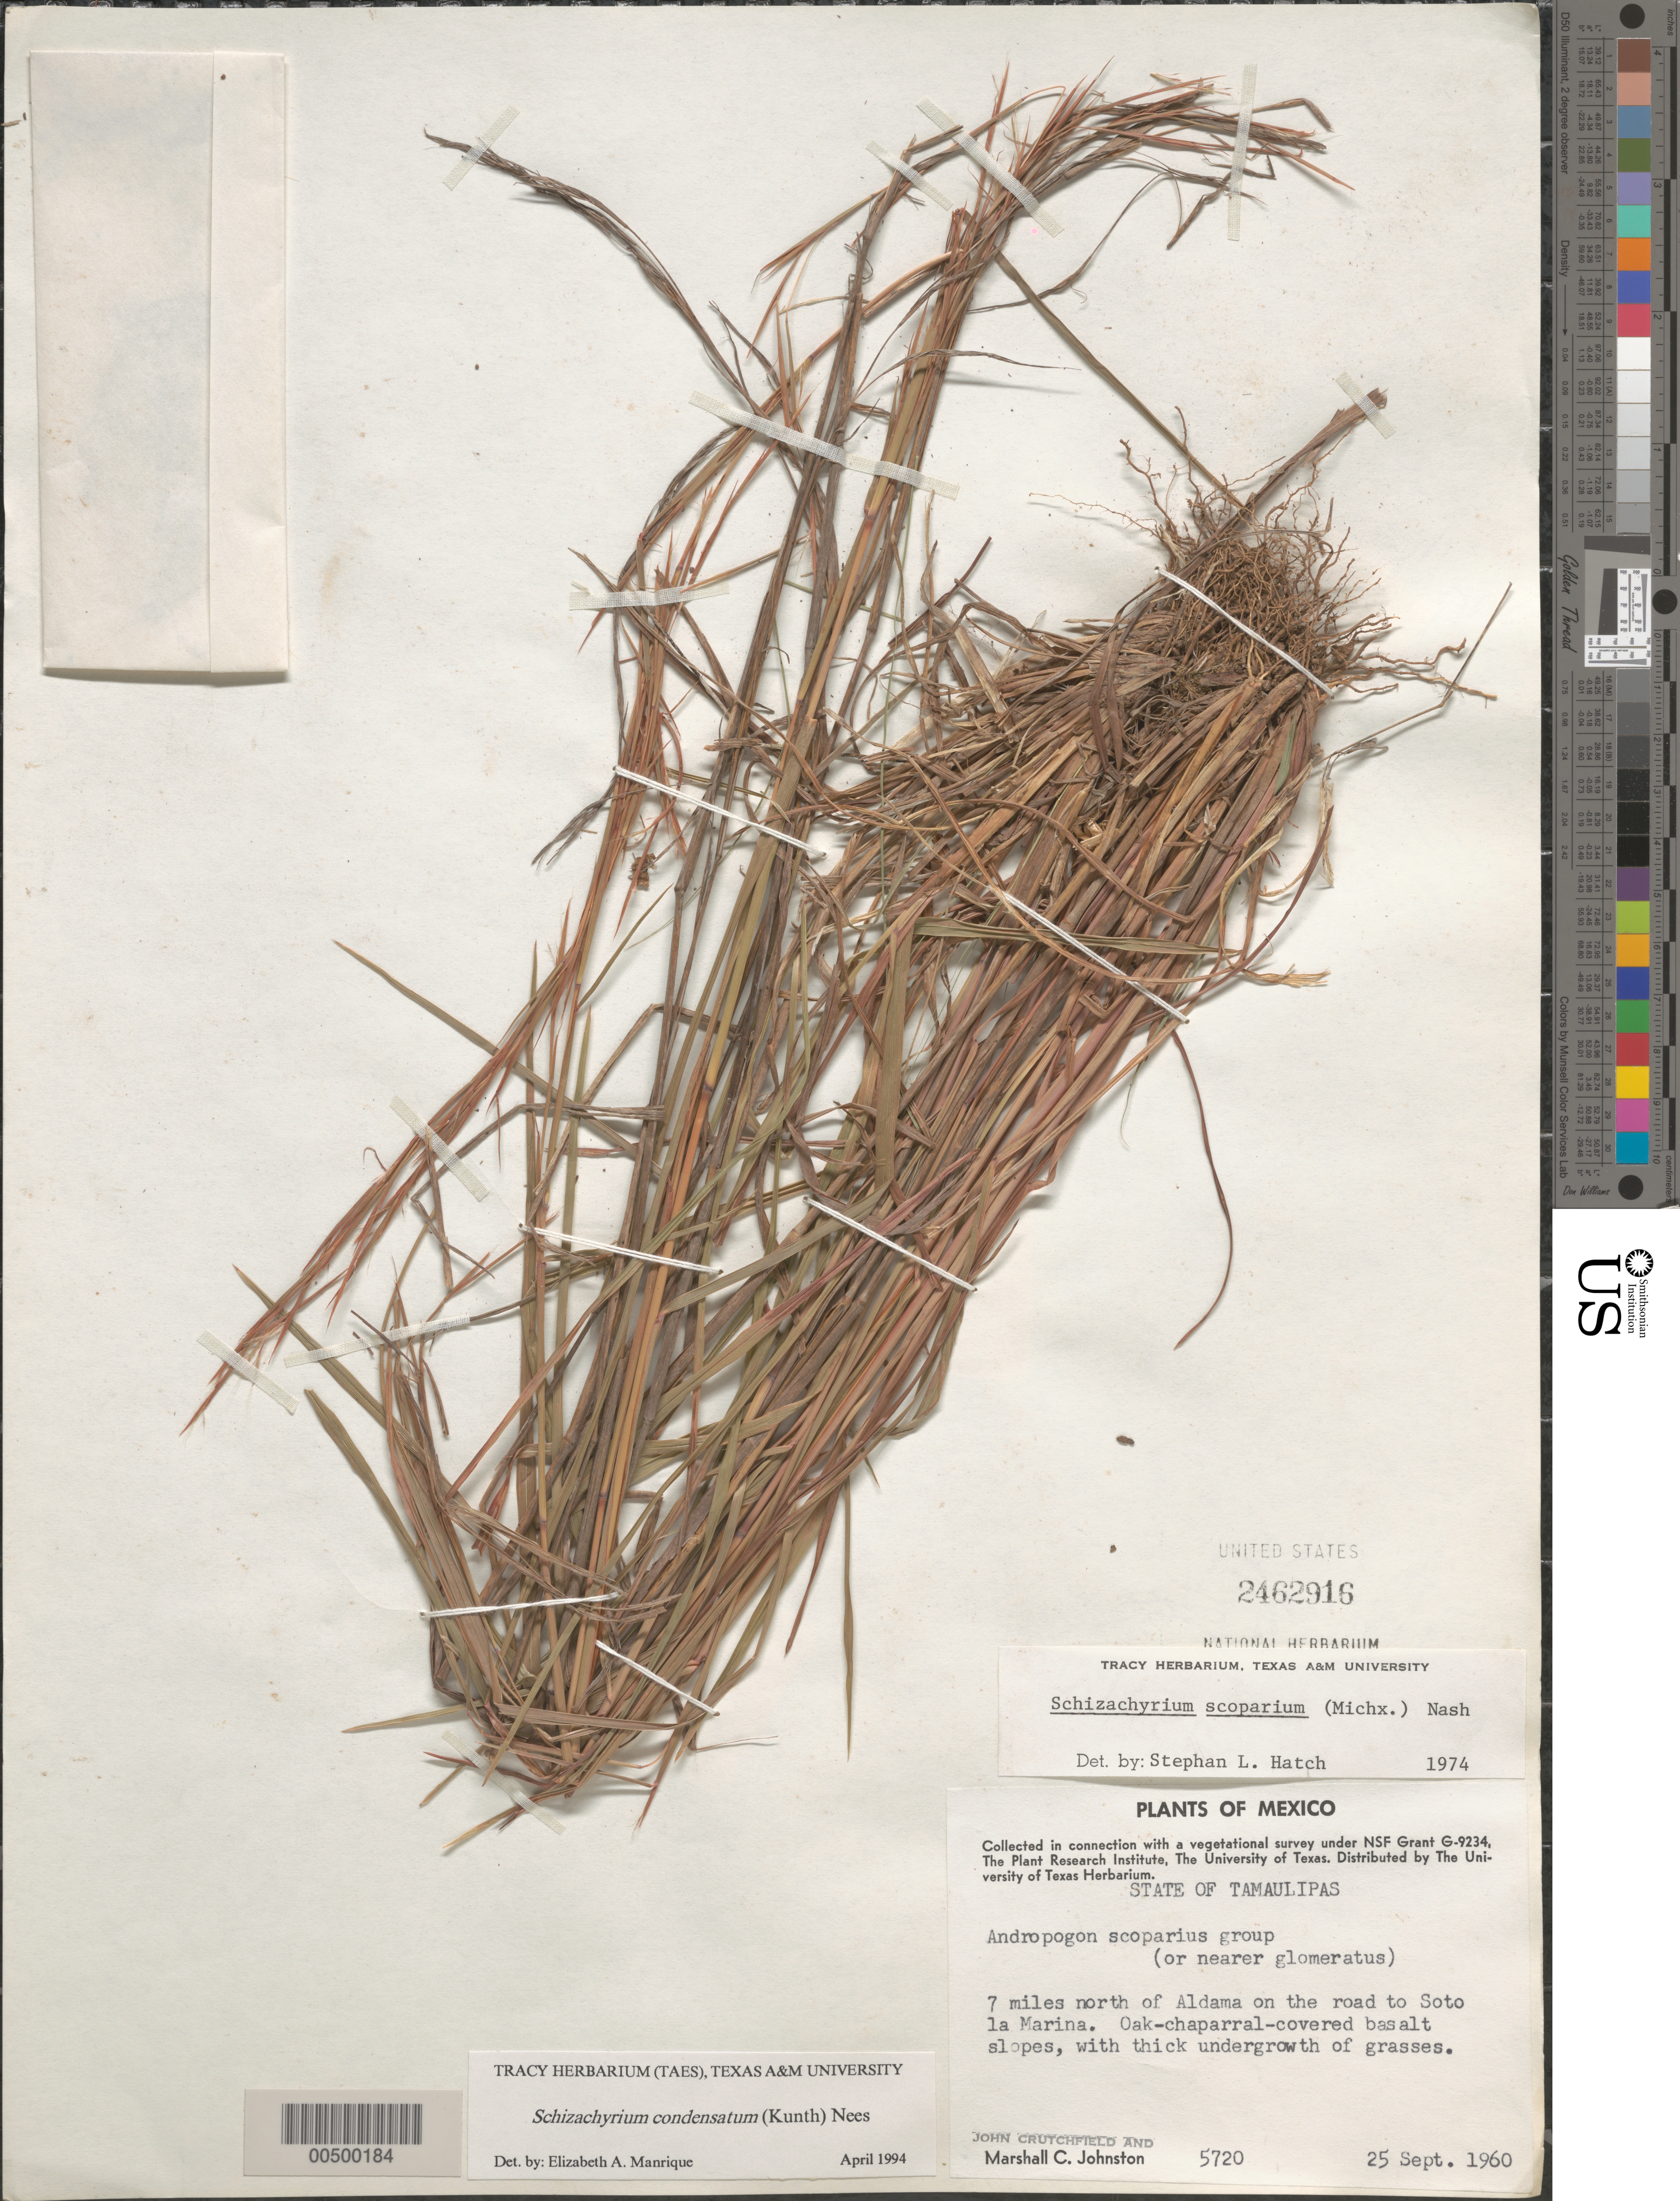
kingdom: Plantae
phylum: Tracheophyta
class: Liliopsida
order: Poales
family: Poaceae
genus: Schizachyrium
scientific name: Schizachyrium condensatum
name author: (Kunth) Nees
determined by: Manrique, E. A.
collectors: M. Johnston & J. Crutchfield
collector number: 5720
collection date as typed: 25 Sep 1960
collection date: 1960-09-25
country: Mexico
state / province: Tamaulipas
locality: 7 mi N of Aldama on the rd to Soto la Marina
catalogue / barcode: US 2462916